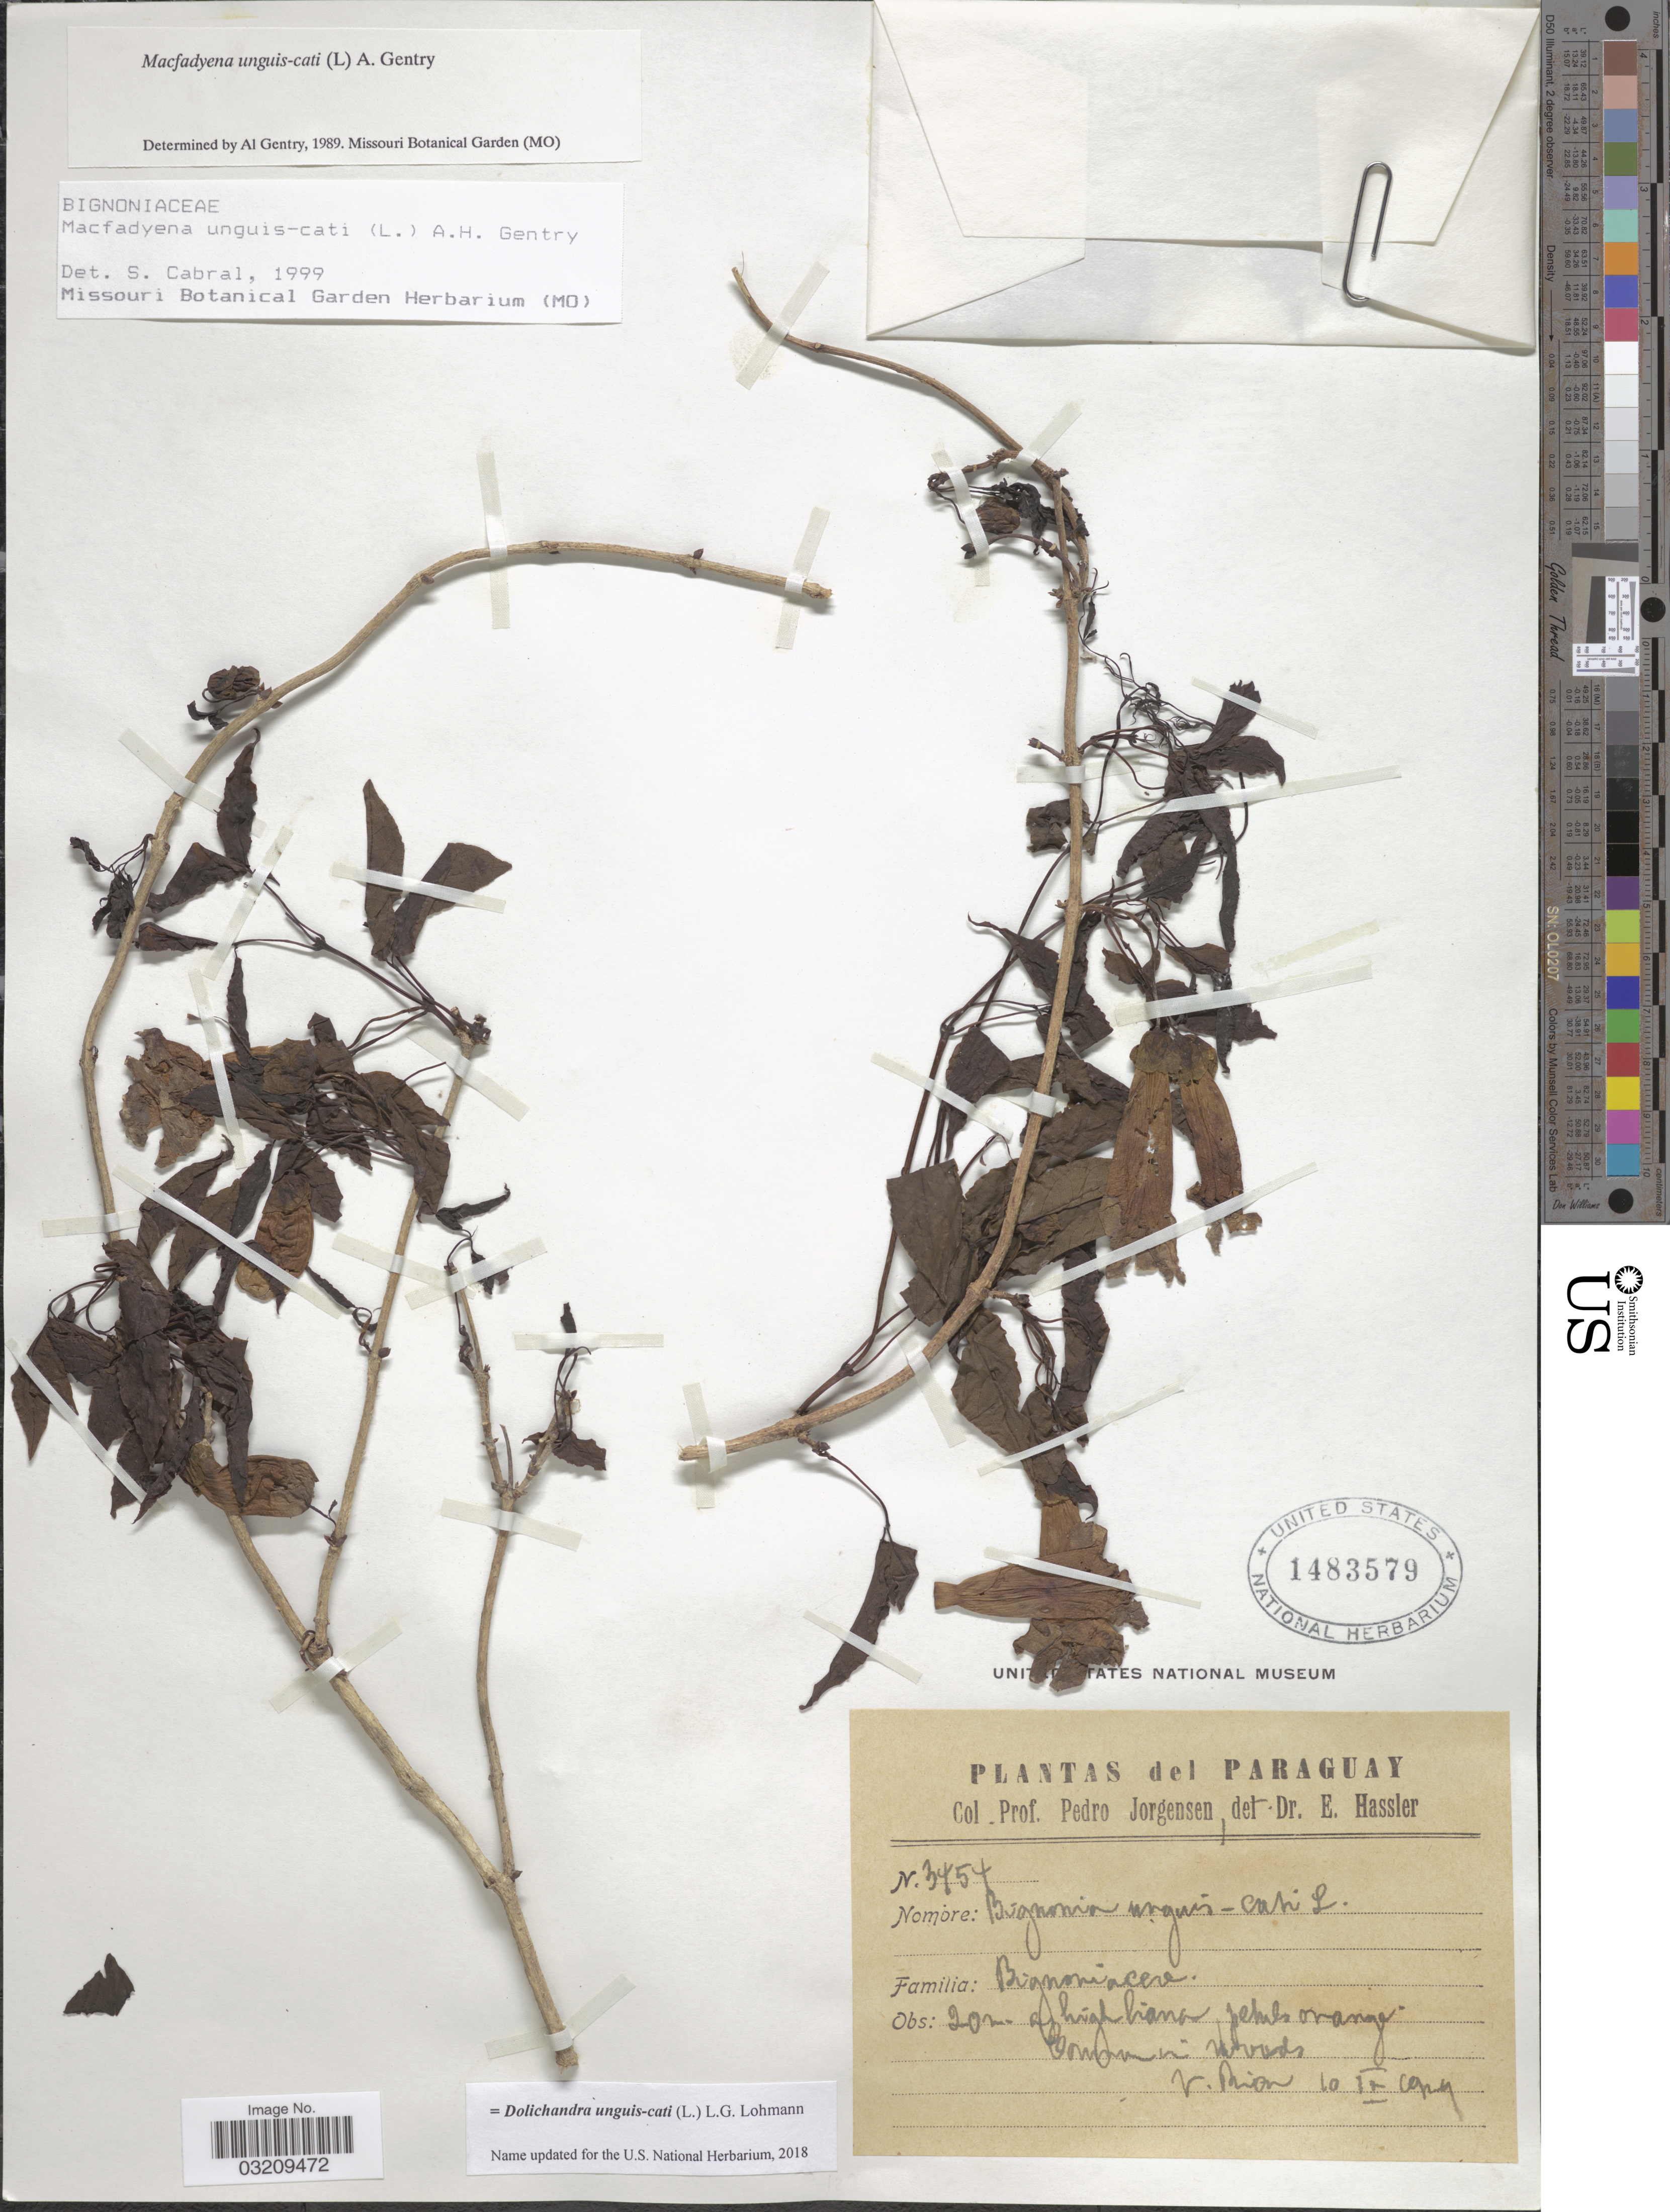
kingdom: Plantae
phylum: Tracheophyta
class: Magnoliopsida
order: Lamiales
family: Bignoniaceae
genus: Dolichandra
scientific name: Dolichandra unguis-cati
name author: (L.) L.G. Lohmann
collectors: P. Jörgensen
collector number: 3454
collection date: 1929-09-10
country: Paraguay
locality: V. Rica.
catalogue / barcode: US 1483579